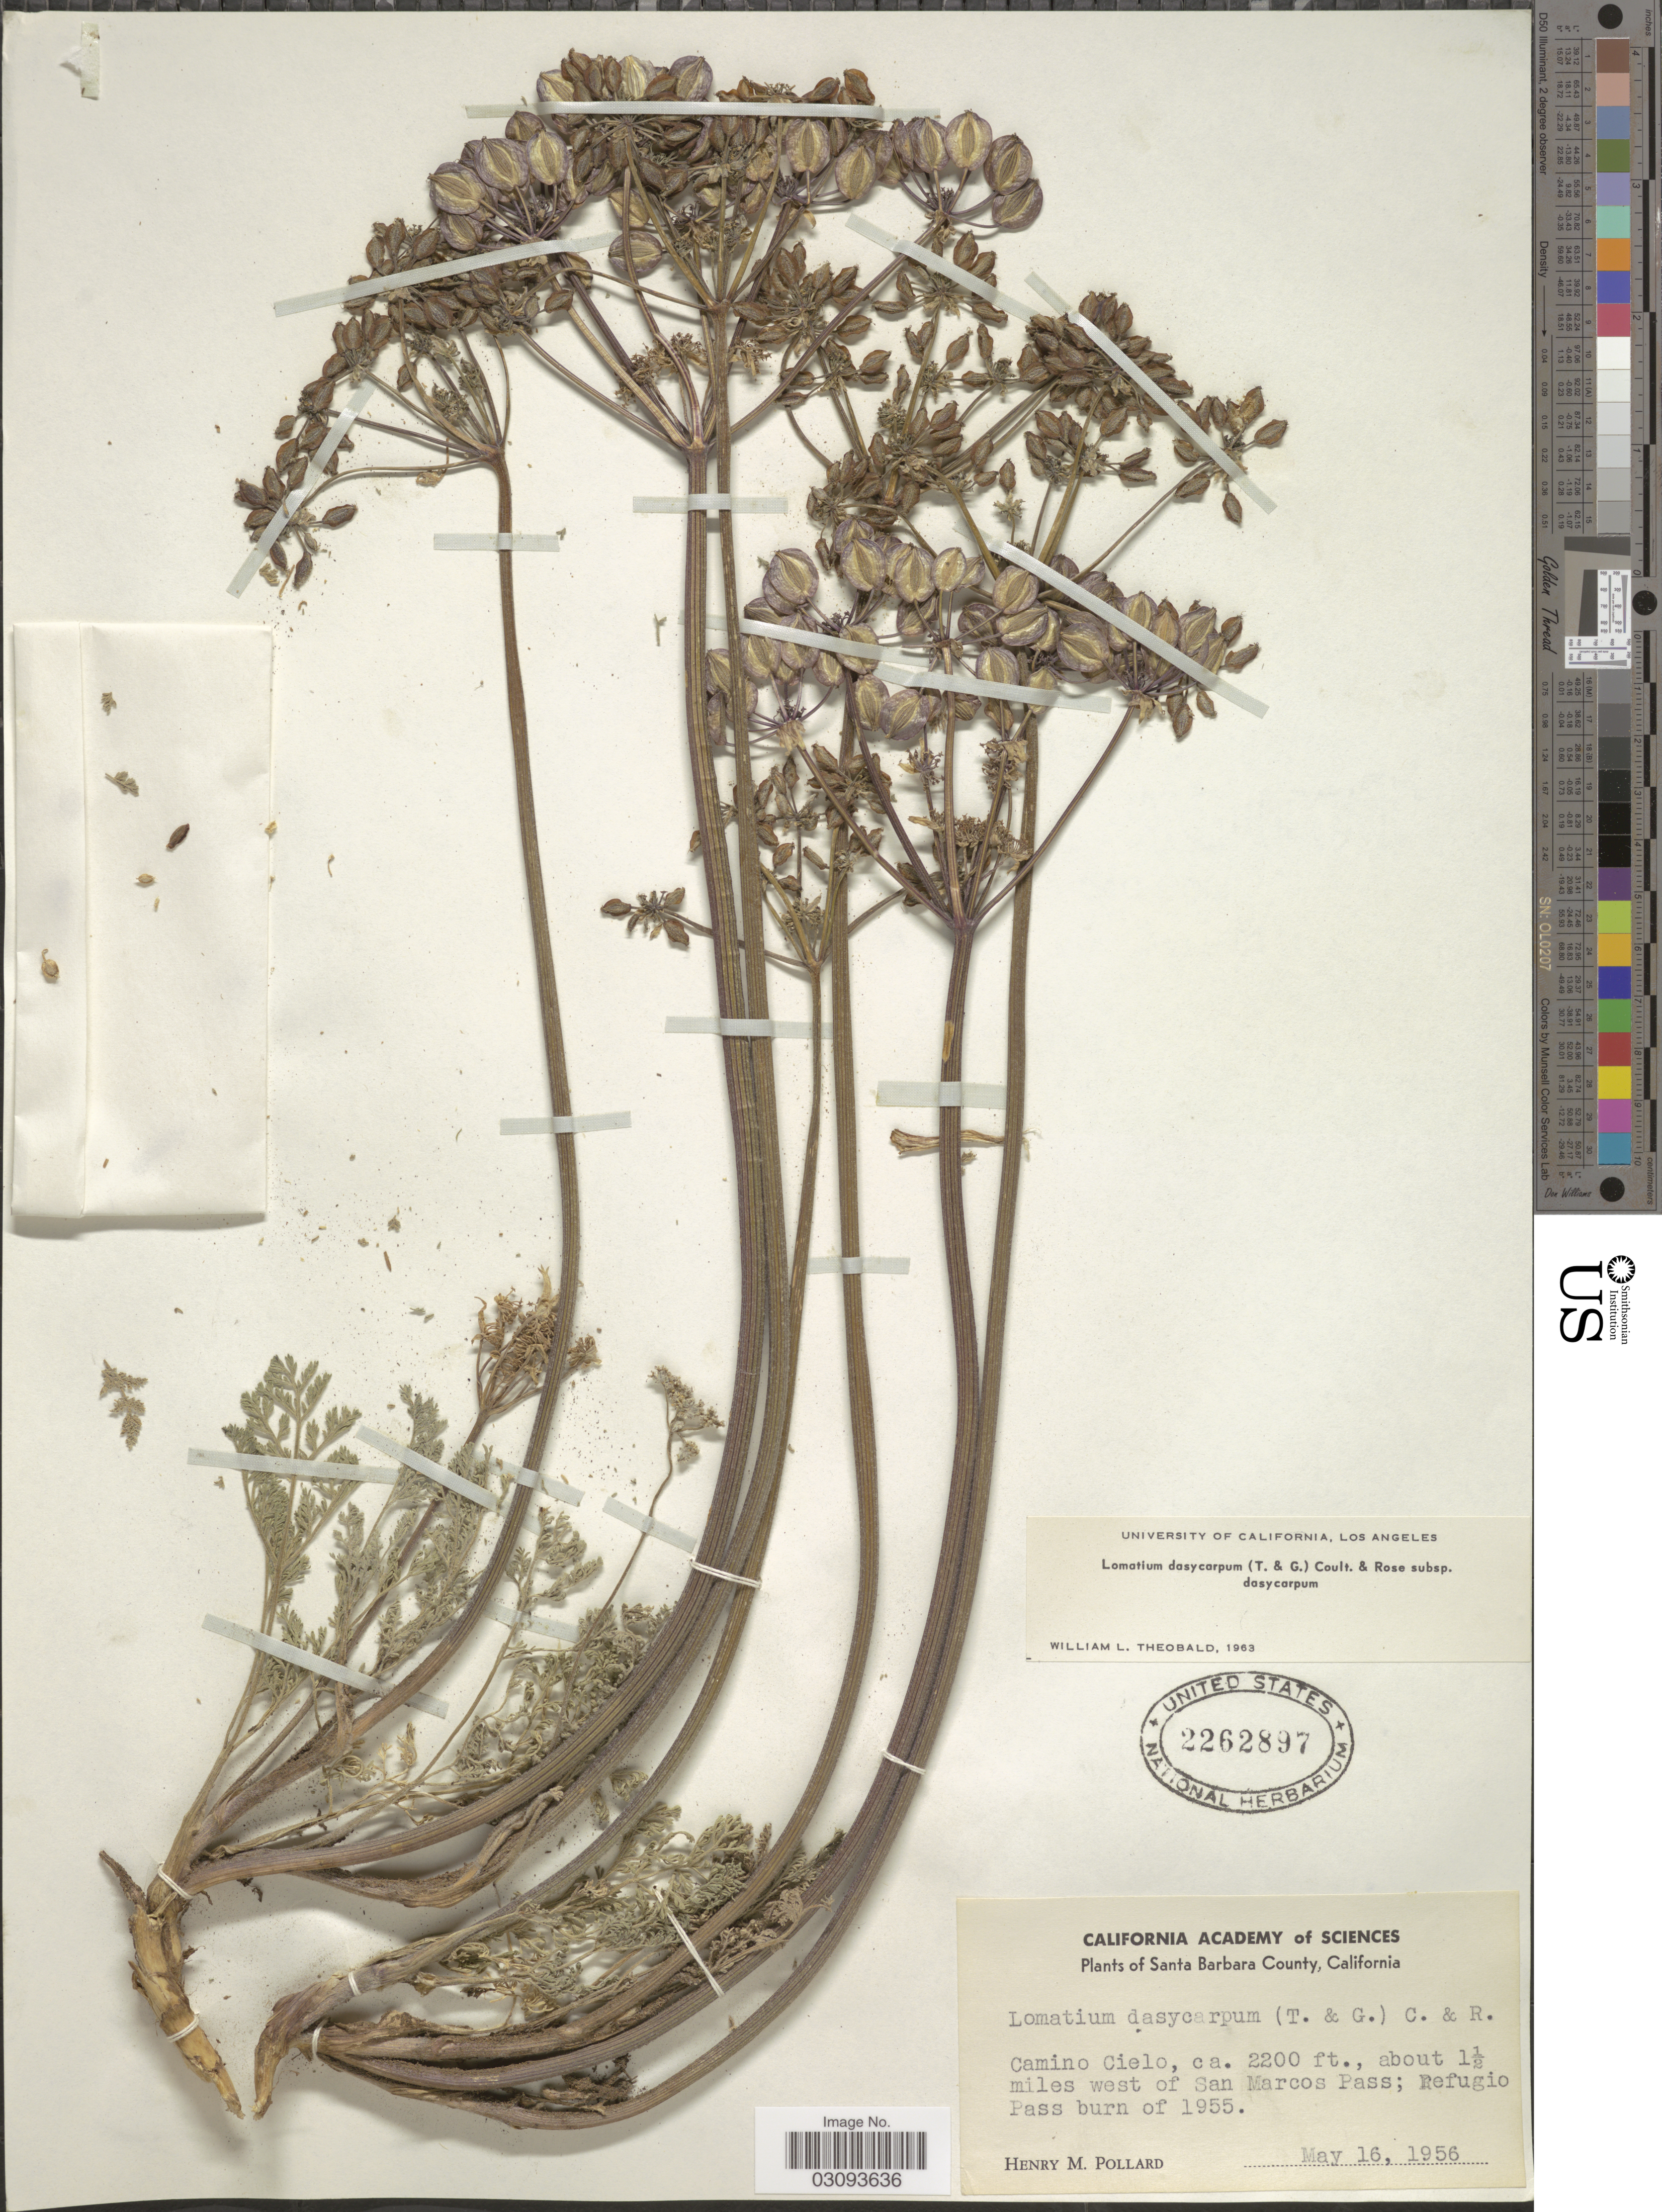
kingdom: Plantae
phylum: Tracheophyta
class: Magnoliopsida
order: Apiales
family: Apiaceae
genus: Lomatium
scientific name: Lomatium dasycarpum subsp. dasycarpum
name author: (Torr.) J.M. Coult. & Rose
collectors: H. M. Pollard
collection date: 1956-05-16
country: United States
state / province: California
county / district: Santa Barbara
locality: Santa Barbara County. Camino Cielo, about 1½ miles west of San Marcos Pass; Refugio Pass burn of 1955.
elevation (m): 671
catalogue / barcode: US 2262897